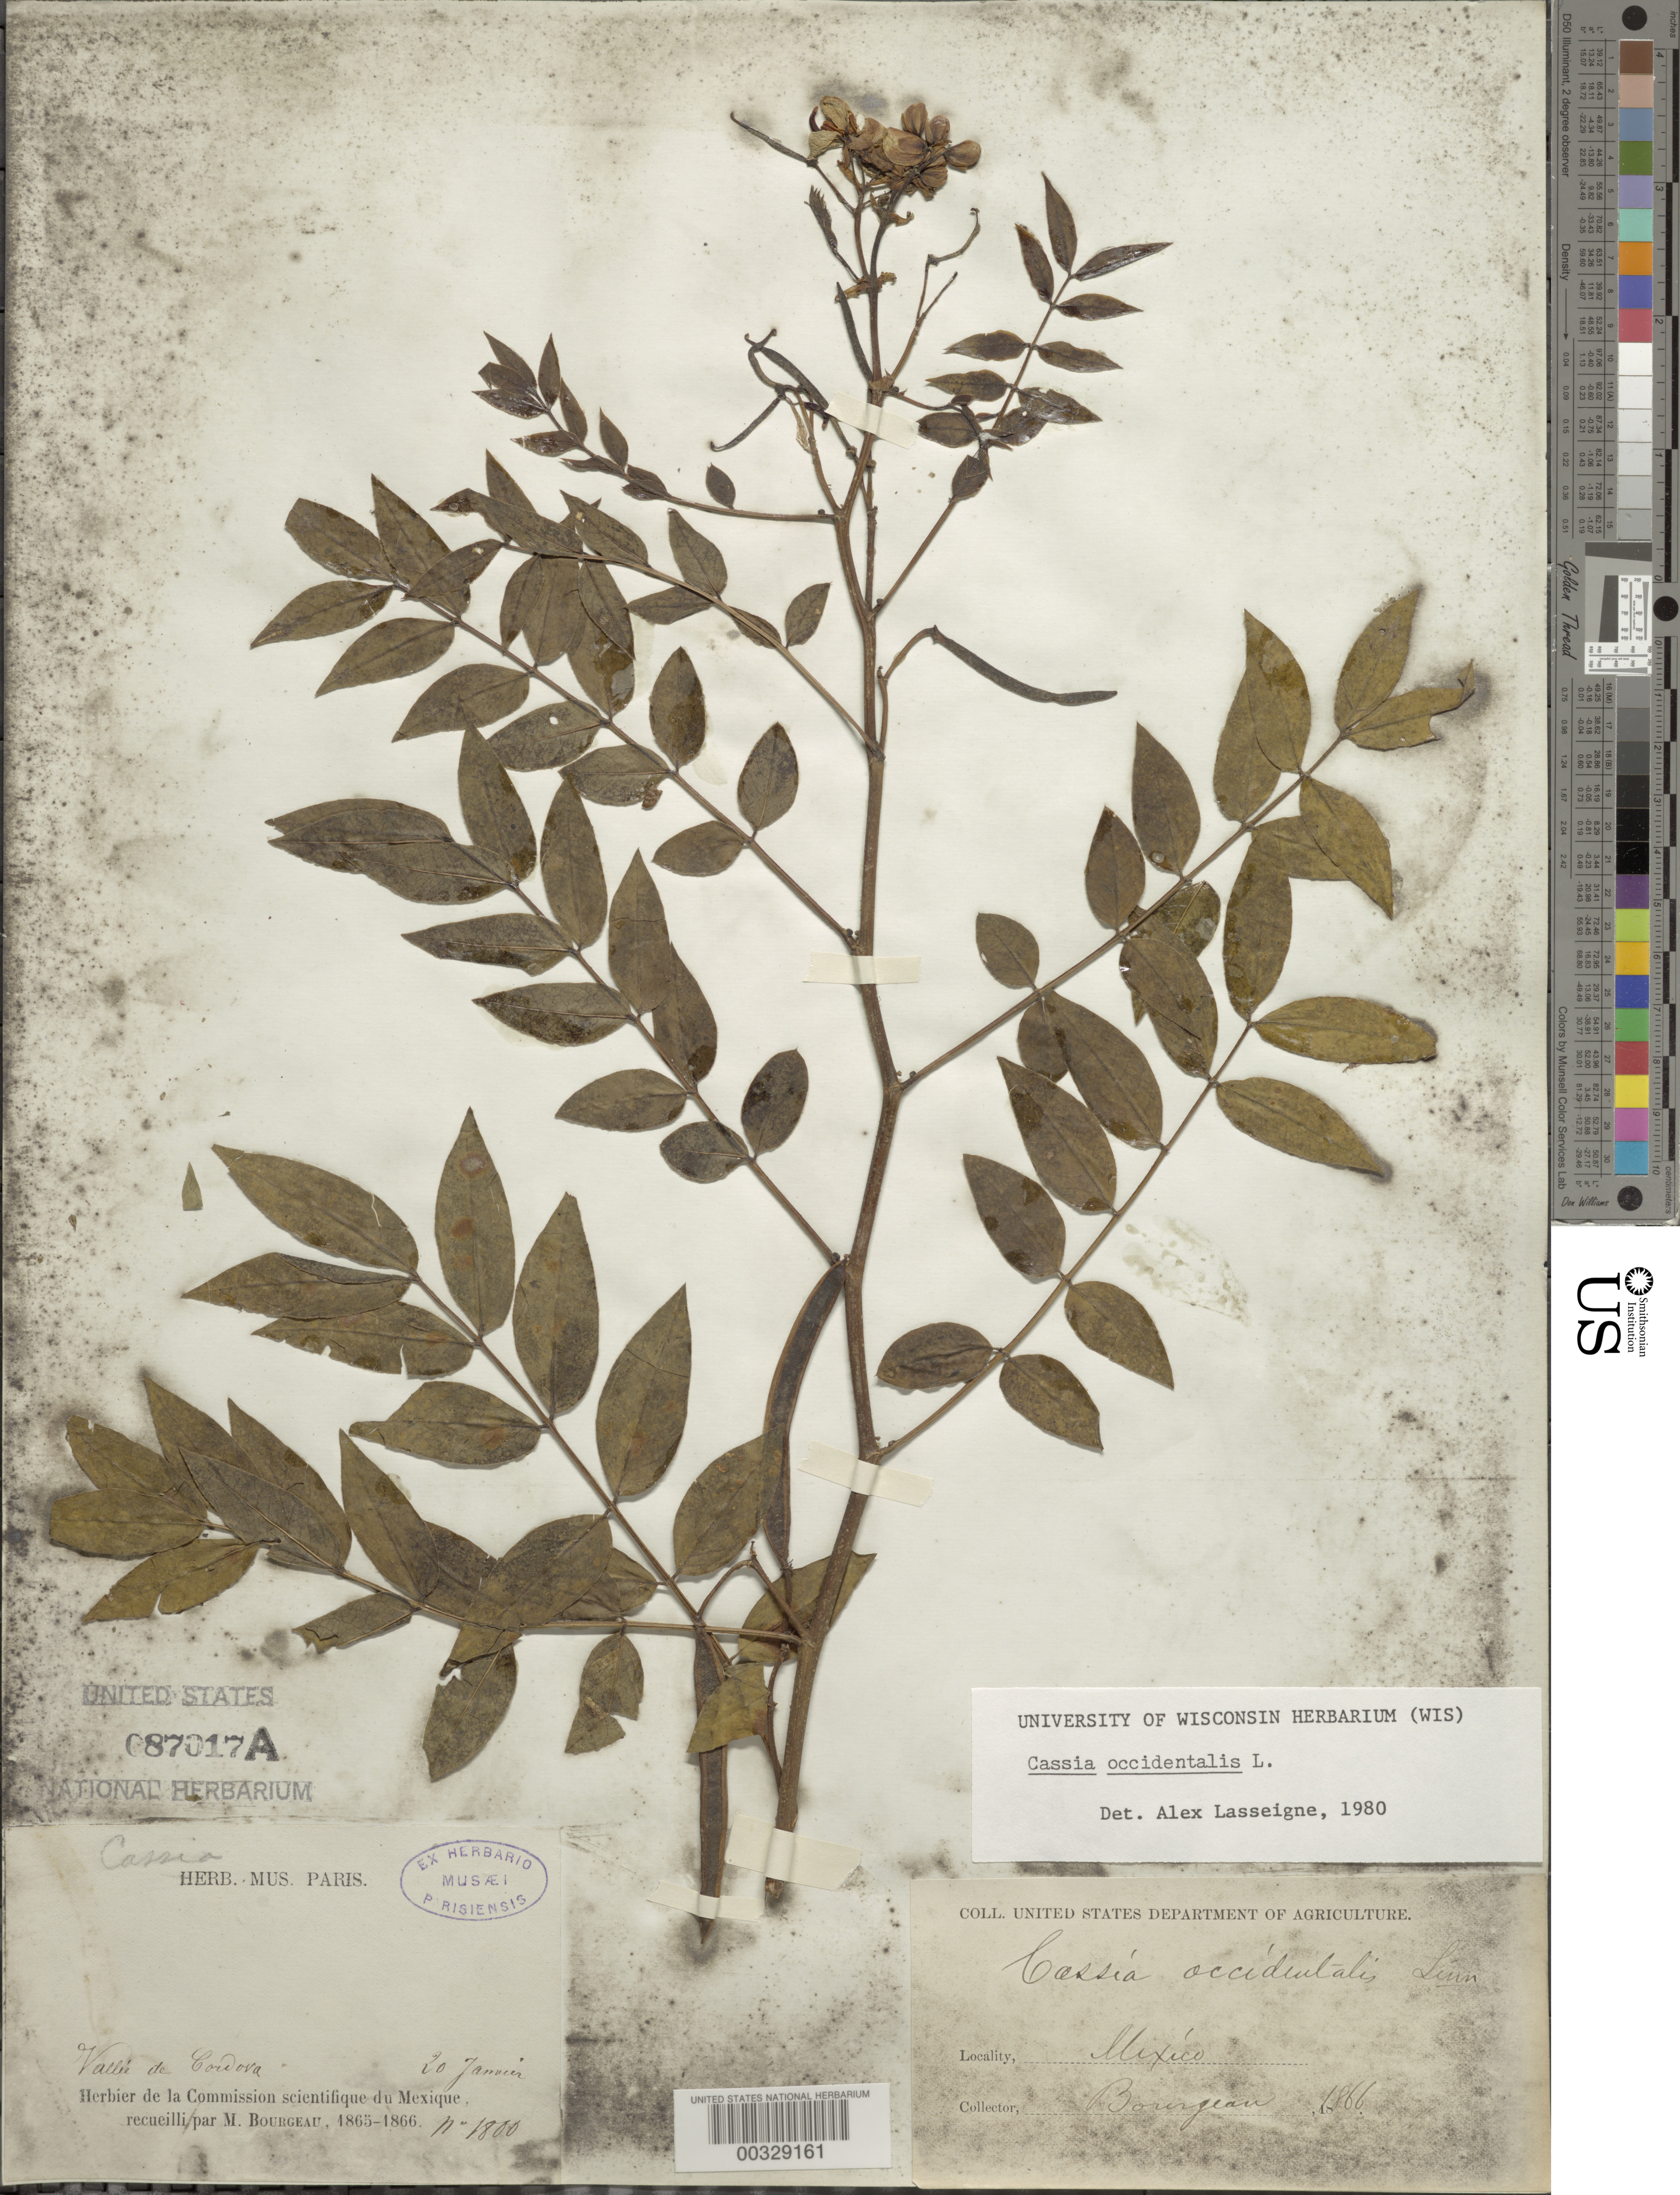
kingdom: Plantae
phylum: Tracheophyta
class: Magnoliopsida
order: Fabales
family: Fabaceae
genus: Senna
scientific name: Senna occidentalis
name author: (L.) Link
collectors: E. Bourgeau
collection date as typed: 1865 to -- -- 1866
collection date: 1865/1866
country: Mexico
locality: Vallee de cordova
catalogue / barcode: US 87017A